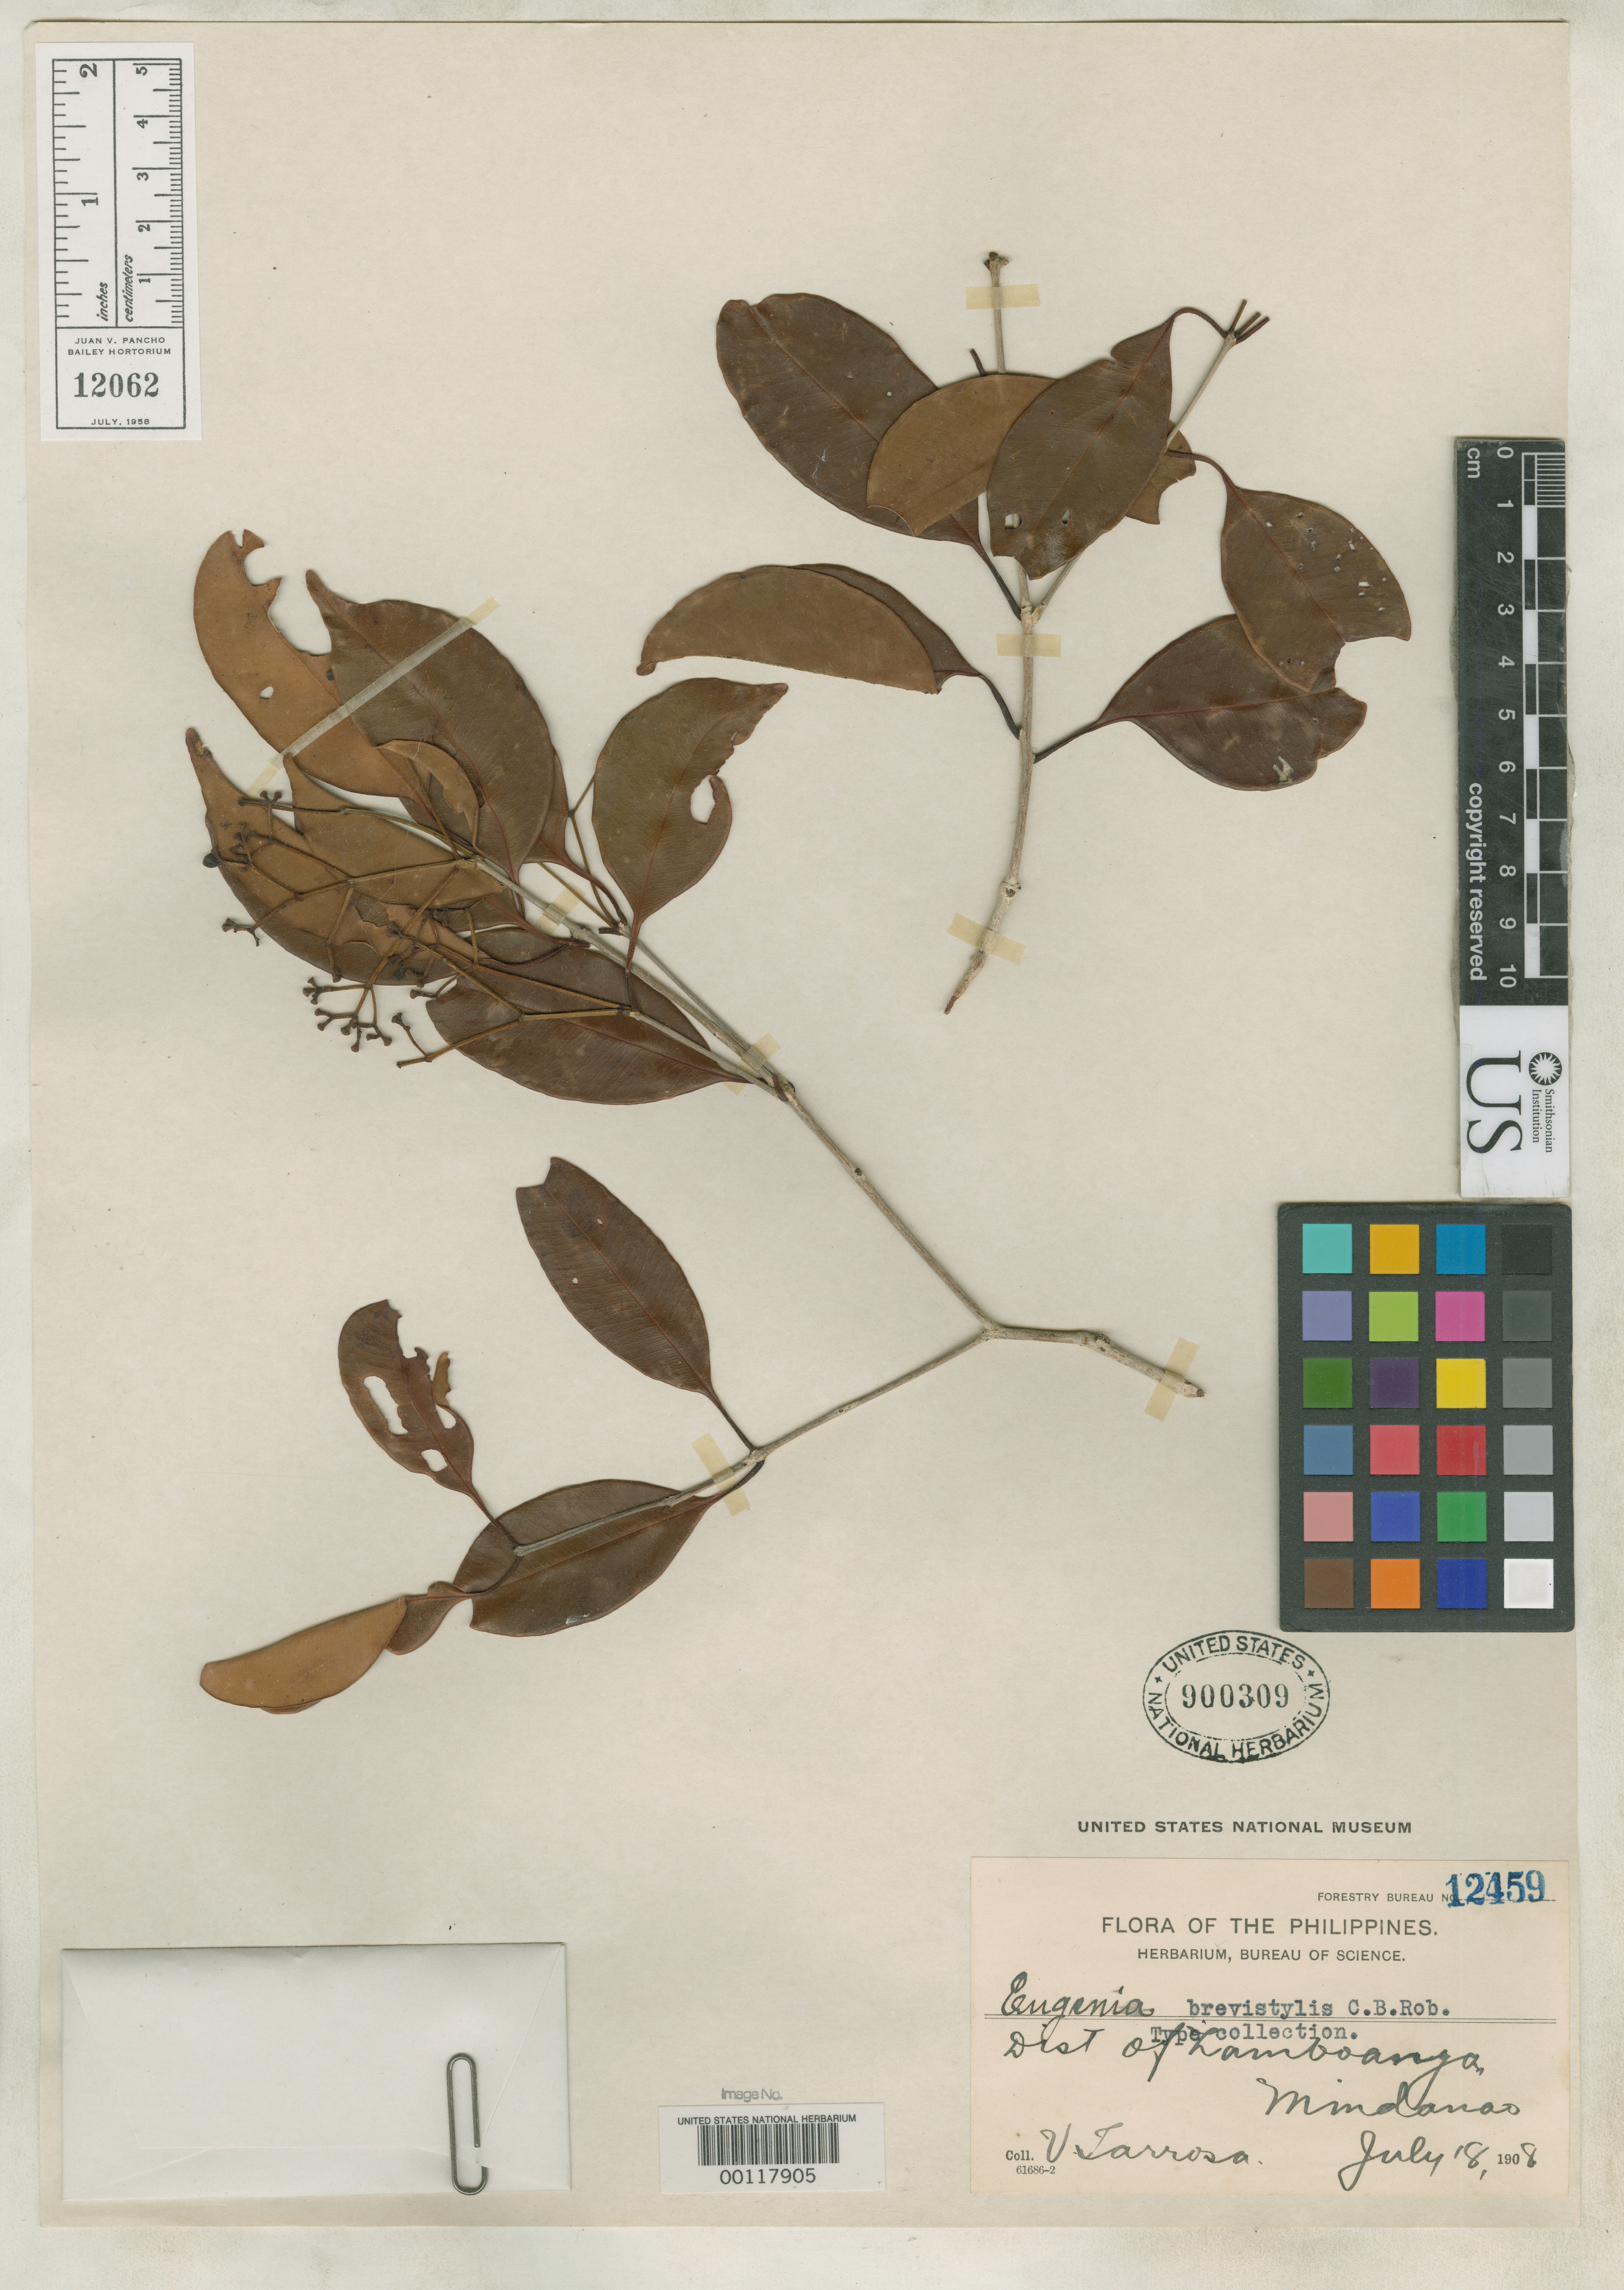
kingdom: Plantae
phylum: Tracheophyta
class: Magnoliopsida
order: Myrtales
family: Myrtaceae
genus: Eugenia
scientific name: Eugenia brevistylis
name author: C.B. Rob.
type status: Isotype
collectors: V. Tarrosa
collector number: Bur. Sci. 12459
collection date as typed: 18 Jul 1908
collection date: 1908-07-18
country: Philippines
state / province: Zamboanga Peninsula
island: Mindanao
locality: Tetuan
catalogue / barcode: US 900309